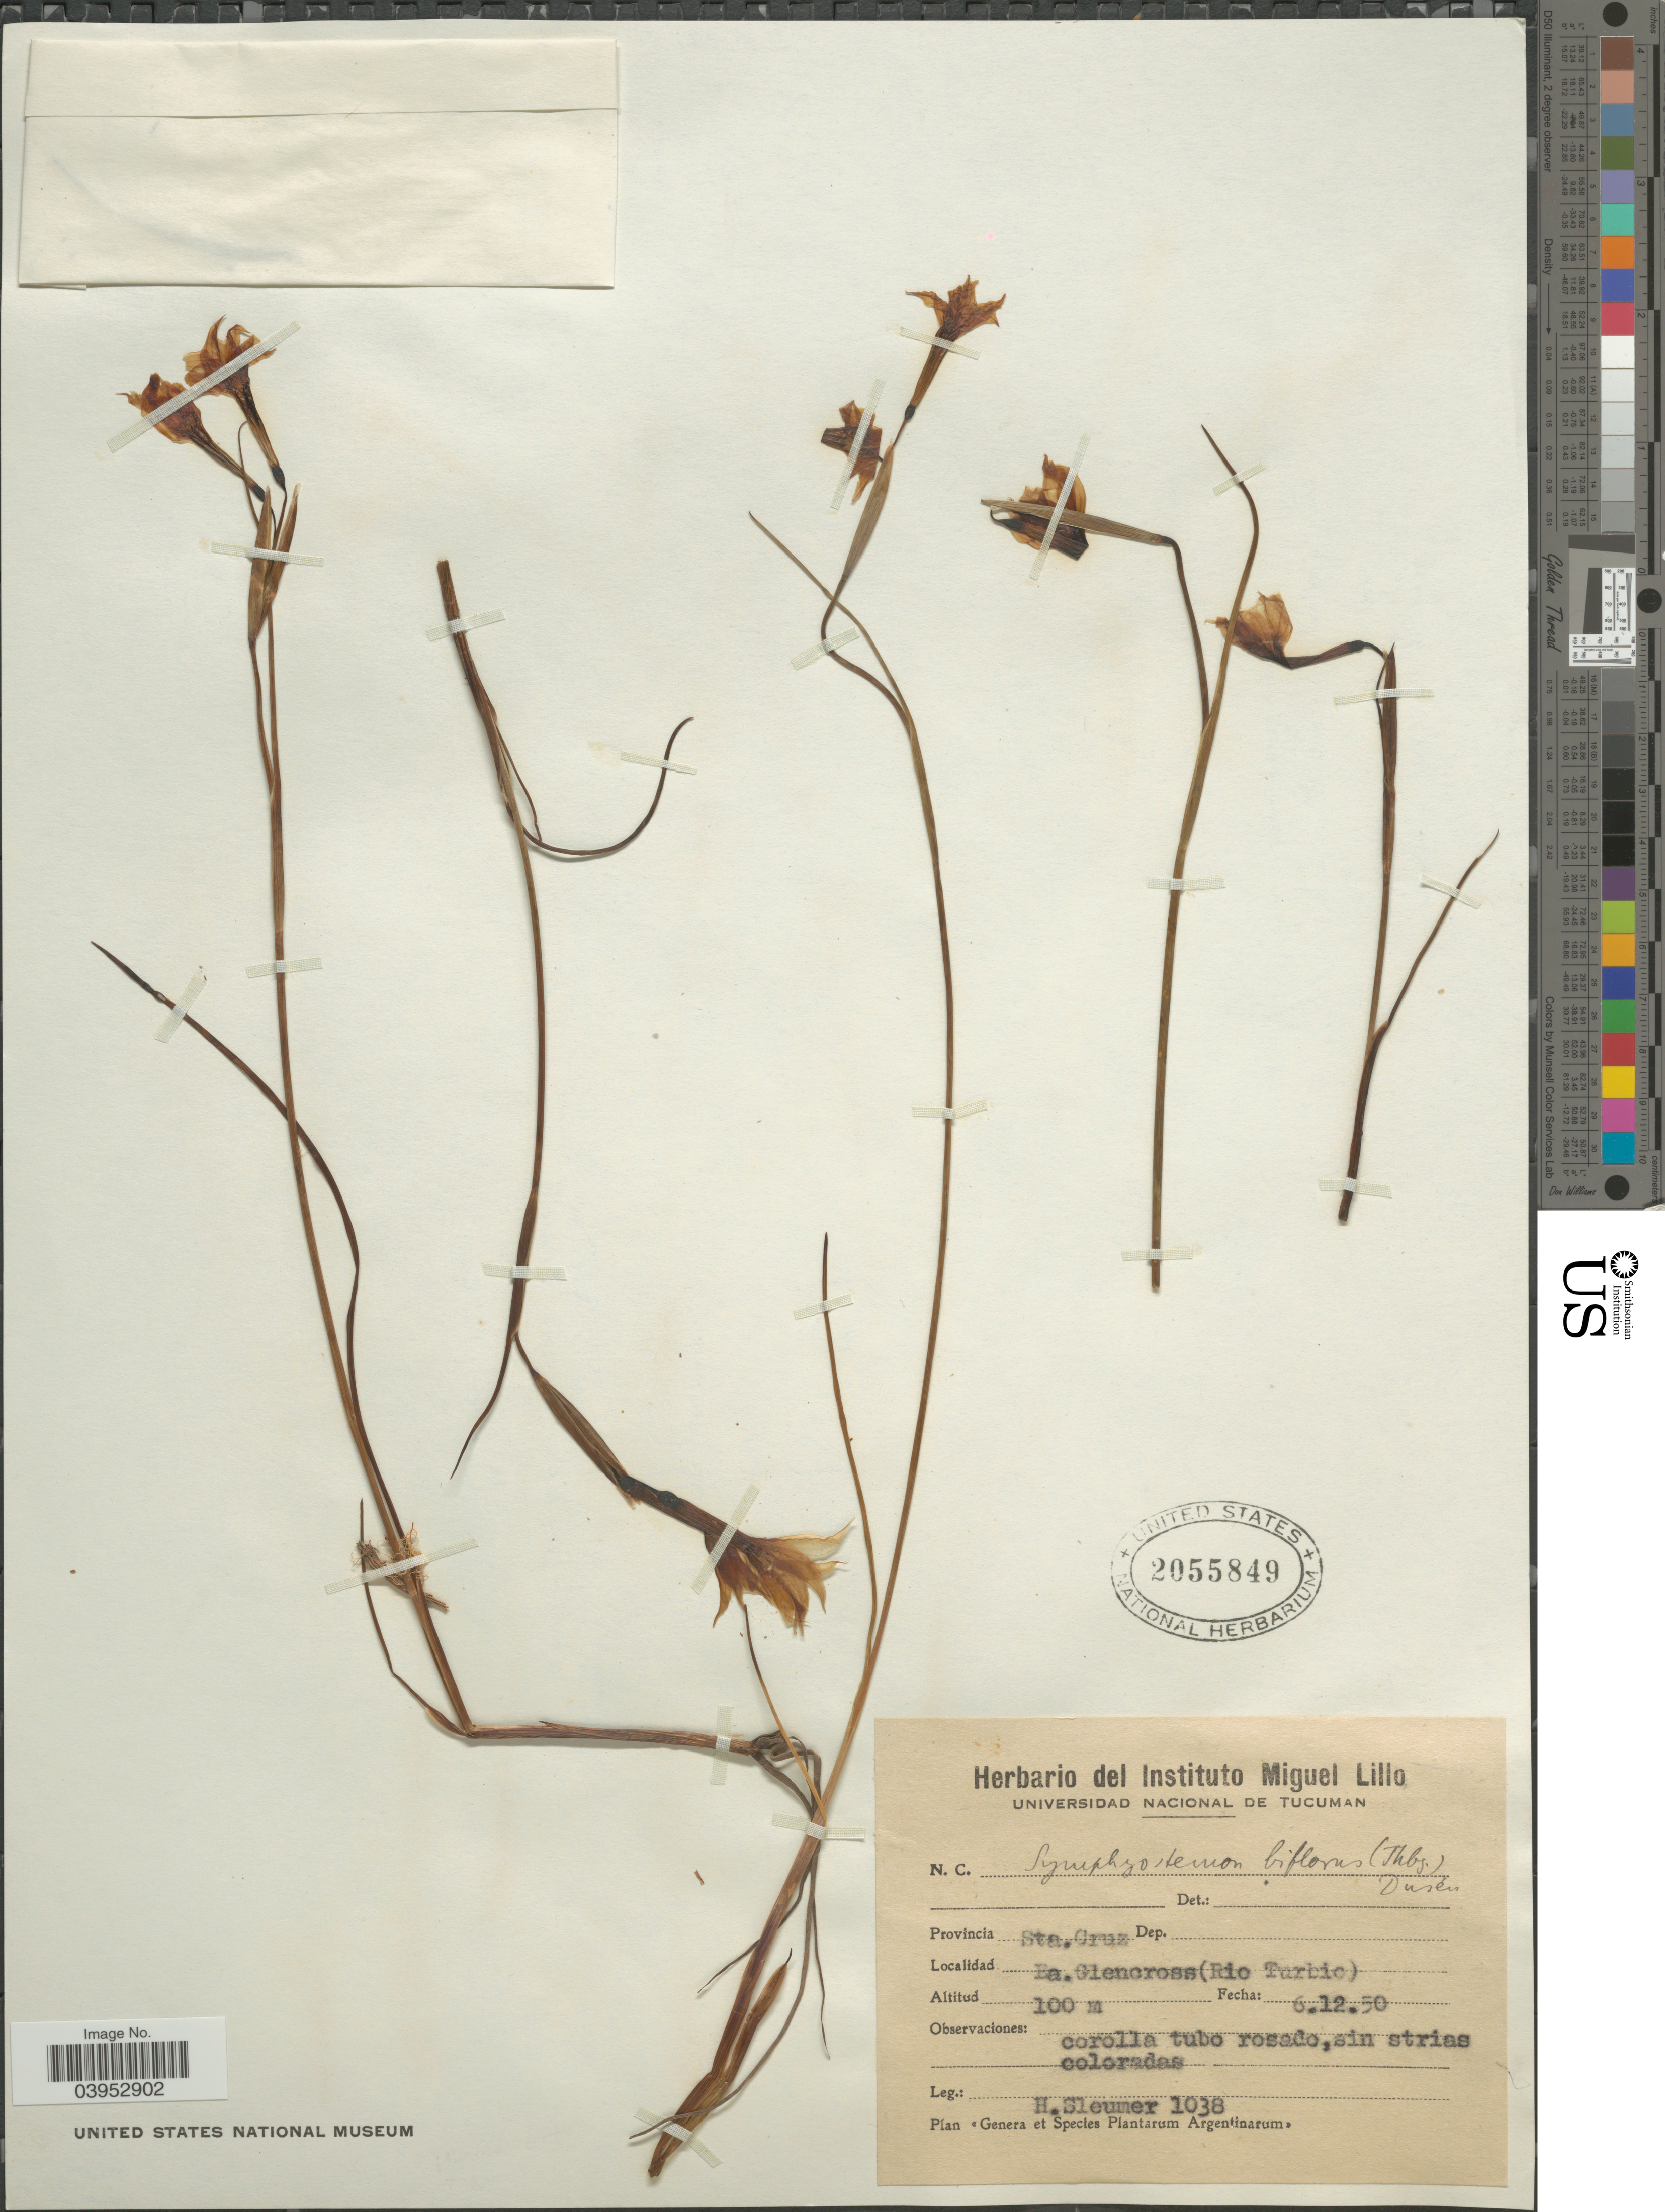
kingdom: Plantae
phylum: Tracheophyta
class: Liliopsida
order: Asparagales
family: Iridaceae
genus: Olsynium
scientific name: Olsynium biflorum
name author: (Thunb.) Goldblatt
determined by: Strong, Mark T., (BOT), Smithsonian Institution - National Museum of Natural History (UNITED STATES)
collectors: H. O. Sleumer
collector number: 1038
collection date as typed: Transcribed d/m/y: 6/12/50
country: Argentina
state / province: Santa Cruz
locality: Ea.Glencross (Rio Turbio).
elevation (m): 100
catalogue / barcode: US 2055849